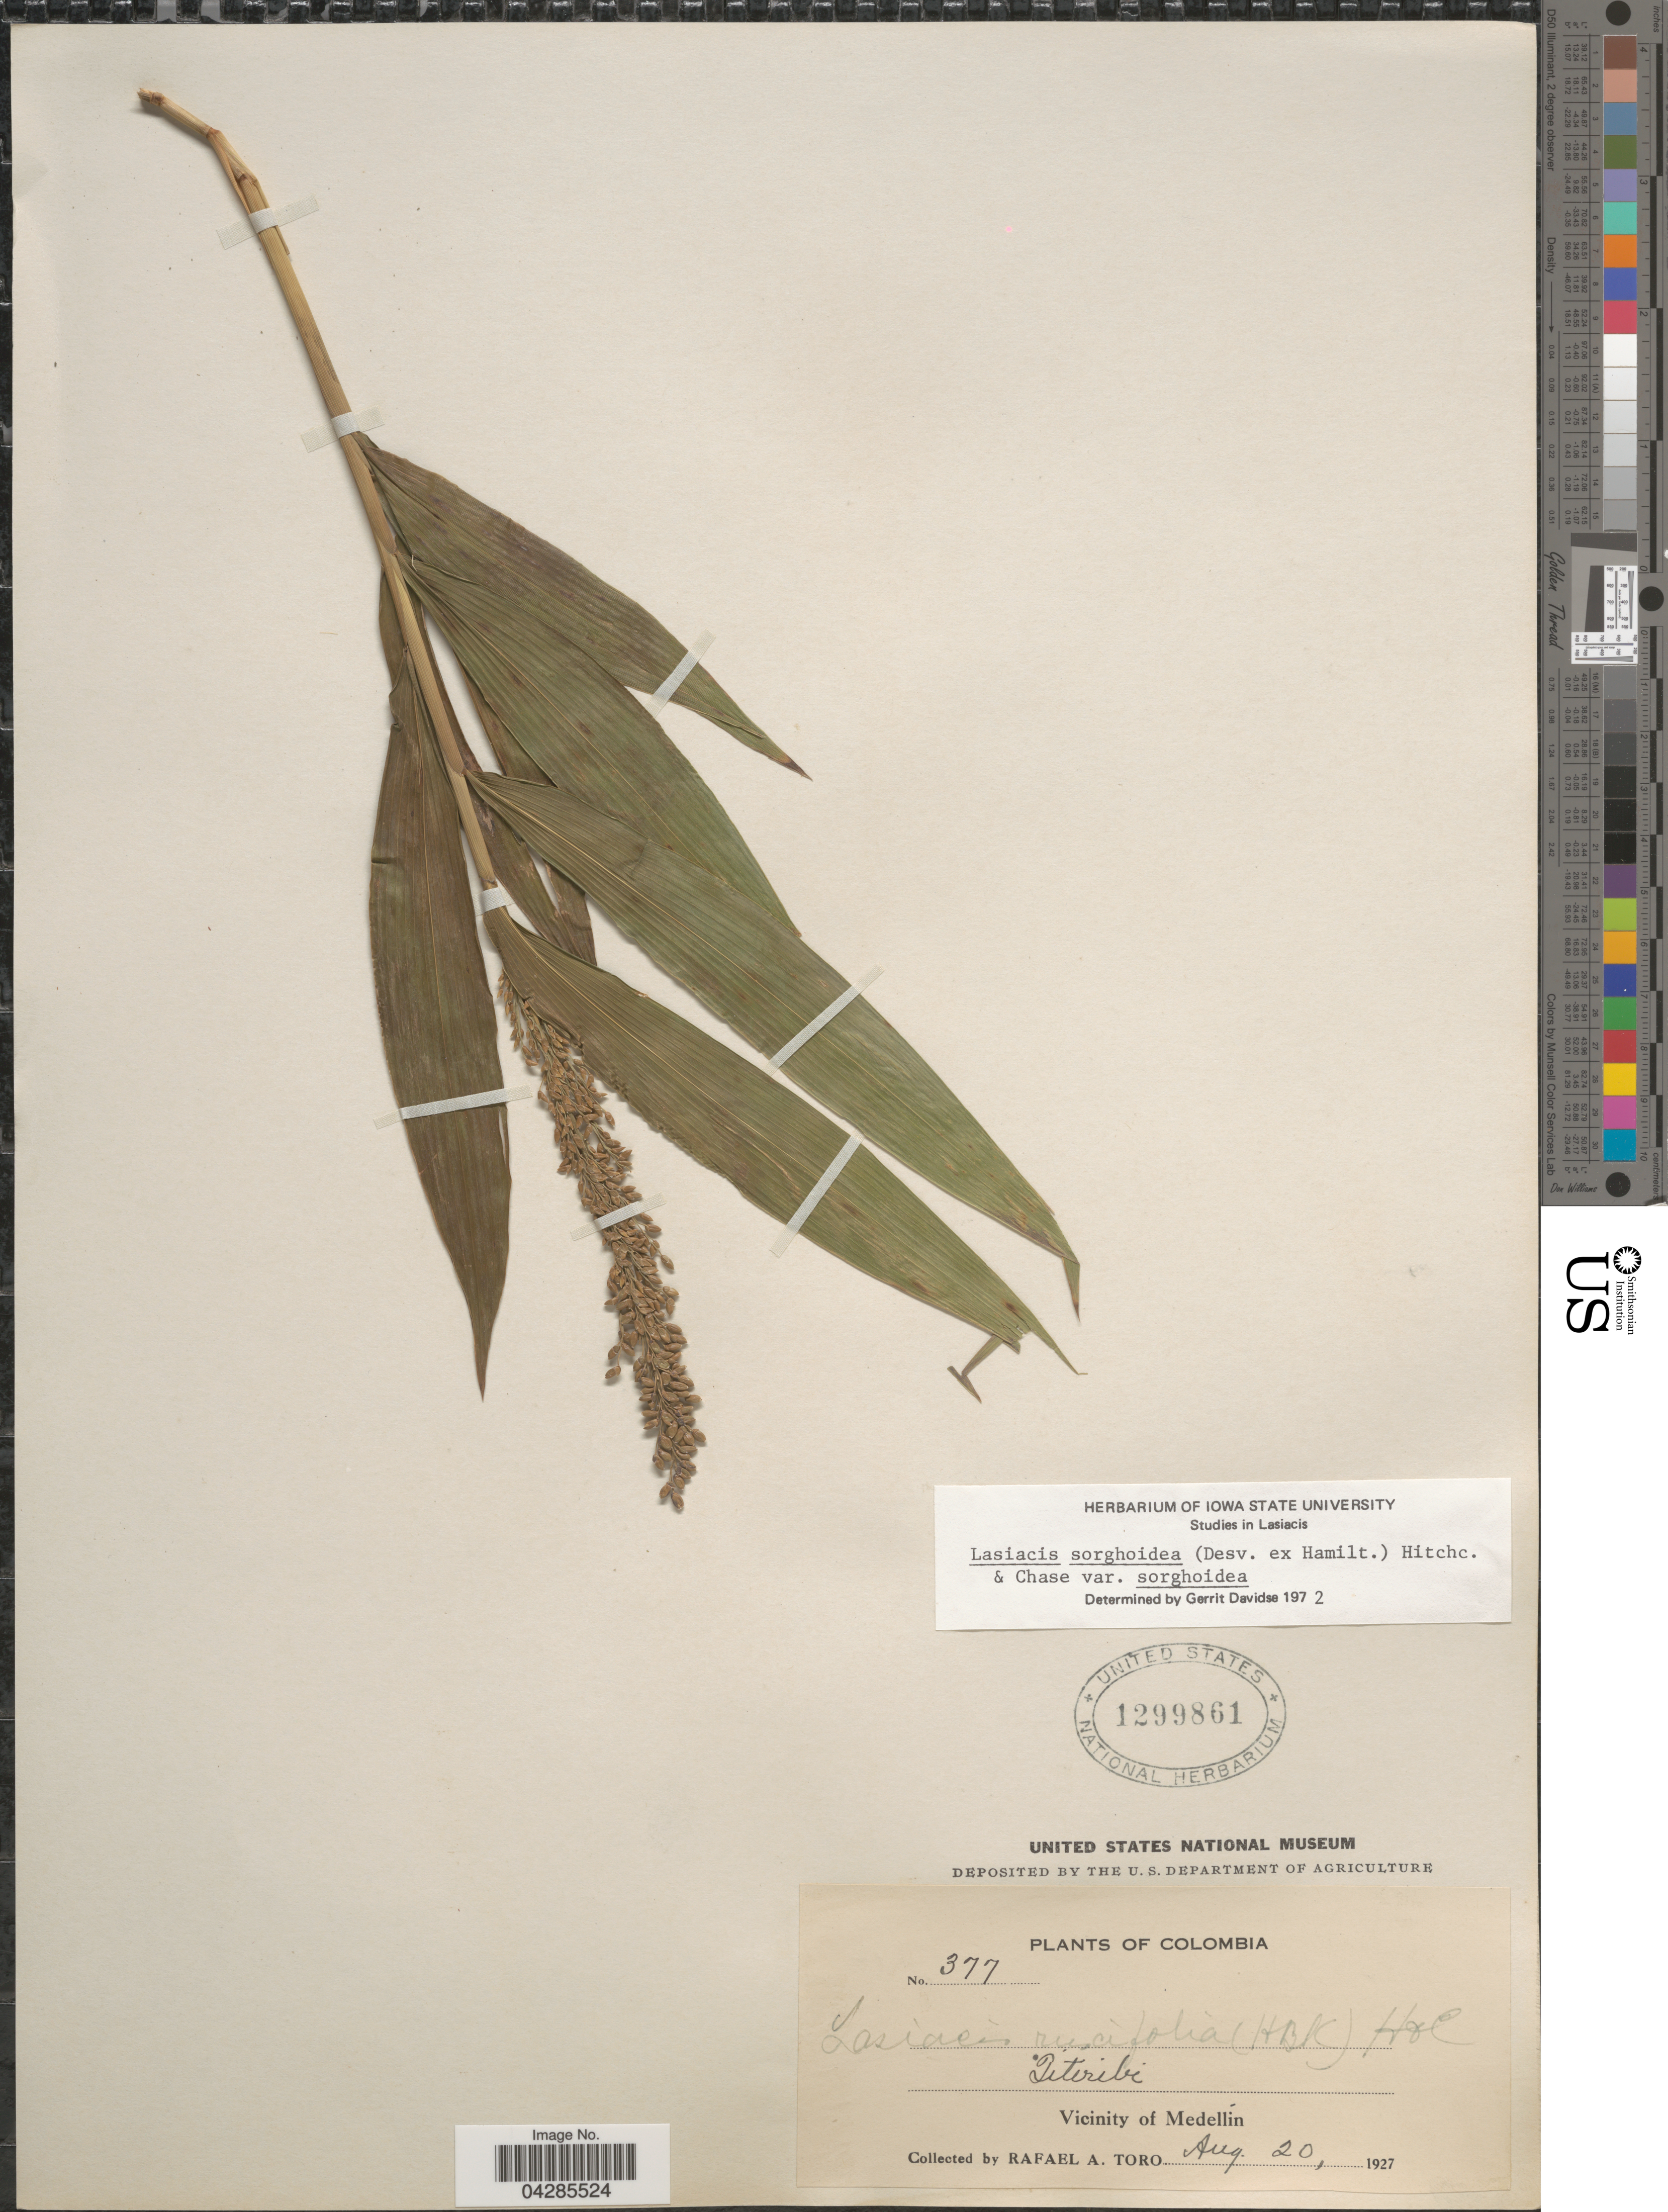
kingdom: Plantae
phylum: Tracheophyta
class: Liliopsida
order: Poales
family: Poaceae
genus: Lasiacis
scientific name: Lasiacis sorghoidea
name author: (Desv. ex Ham.) Hitchc. & Chase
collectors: R. A. Toro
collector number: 377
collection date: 1927-08-20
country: Colombia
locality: Titiribi. Vicinity of Medellín.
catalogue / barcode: US 1299861